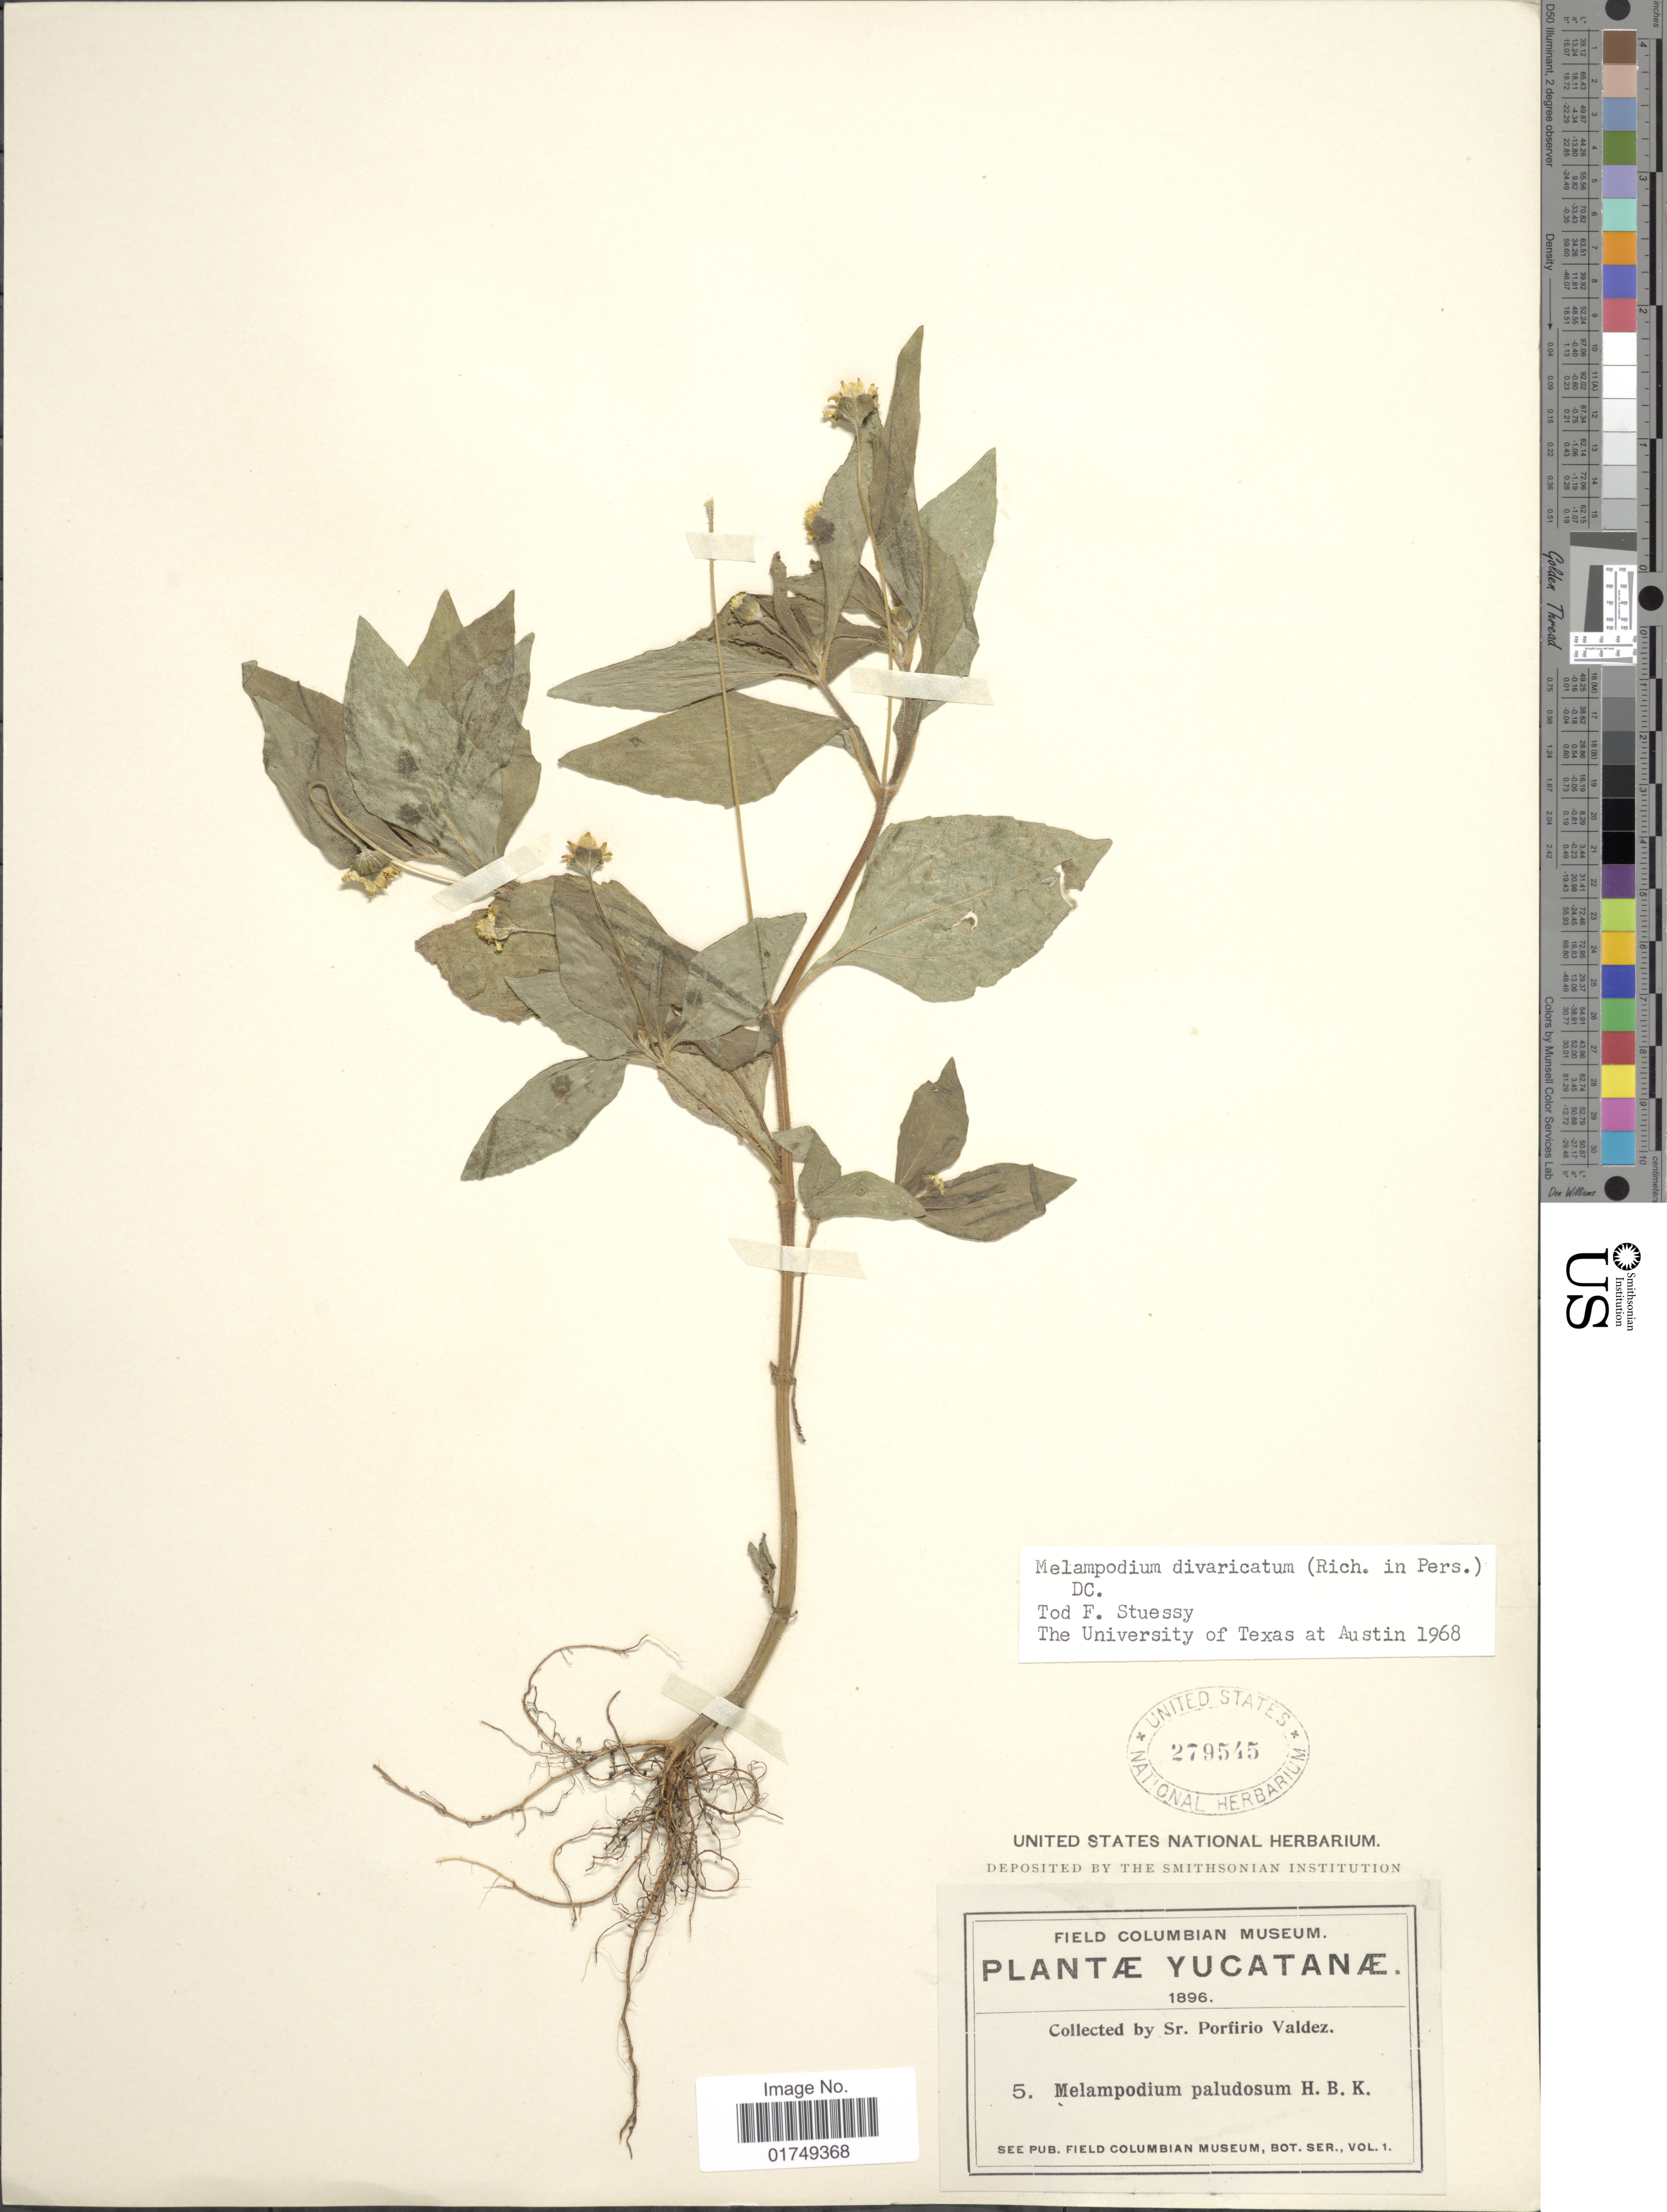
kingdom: Plantae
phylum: Tracheophyta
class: Magnoliopsida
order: Asterales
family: Asteraceae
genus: Melampodium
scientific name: Melampodium divaricatum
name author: (Rich.) DC.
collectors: P. Valdez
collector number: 5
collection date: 1896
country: Mexico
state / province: Yucatán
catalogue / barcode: US 279545